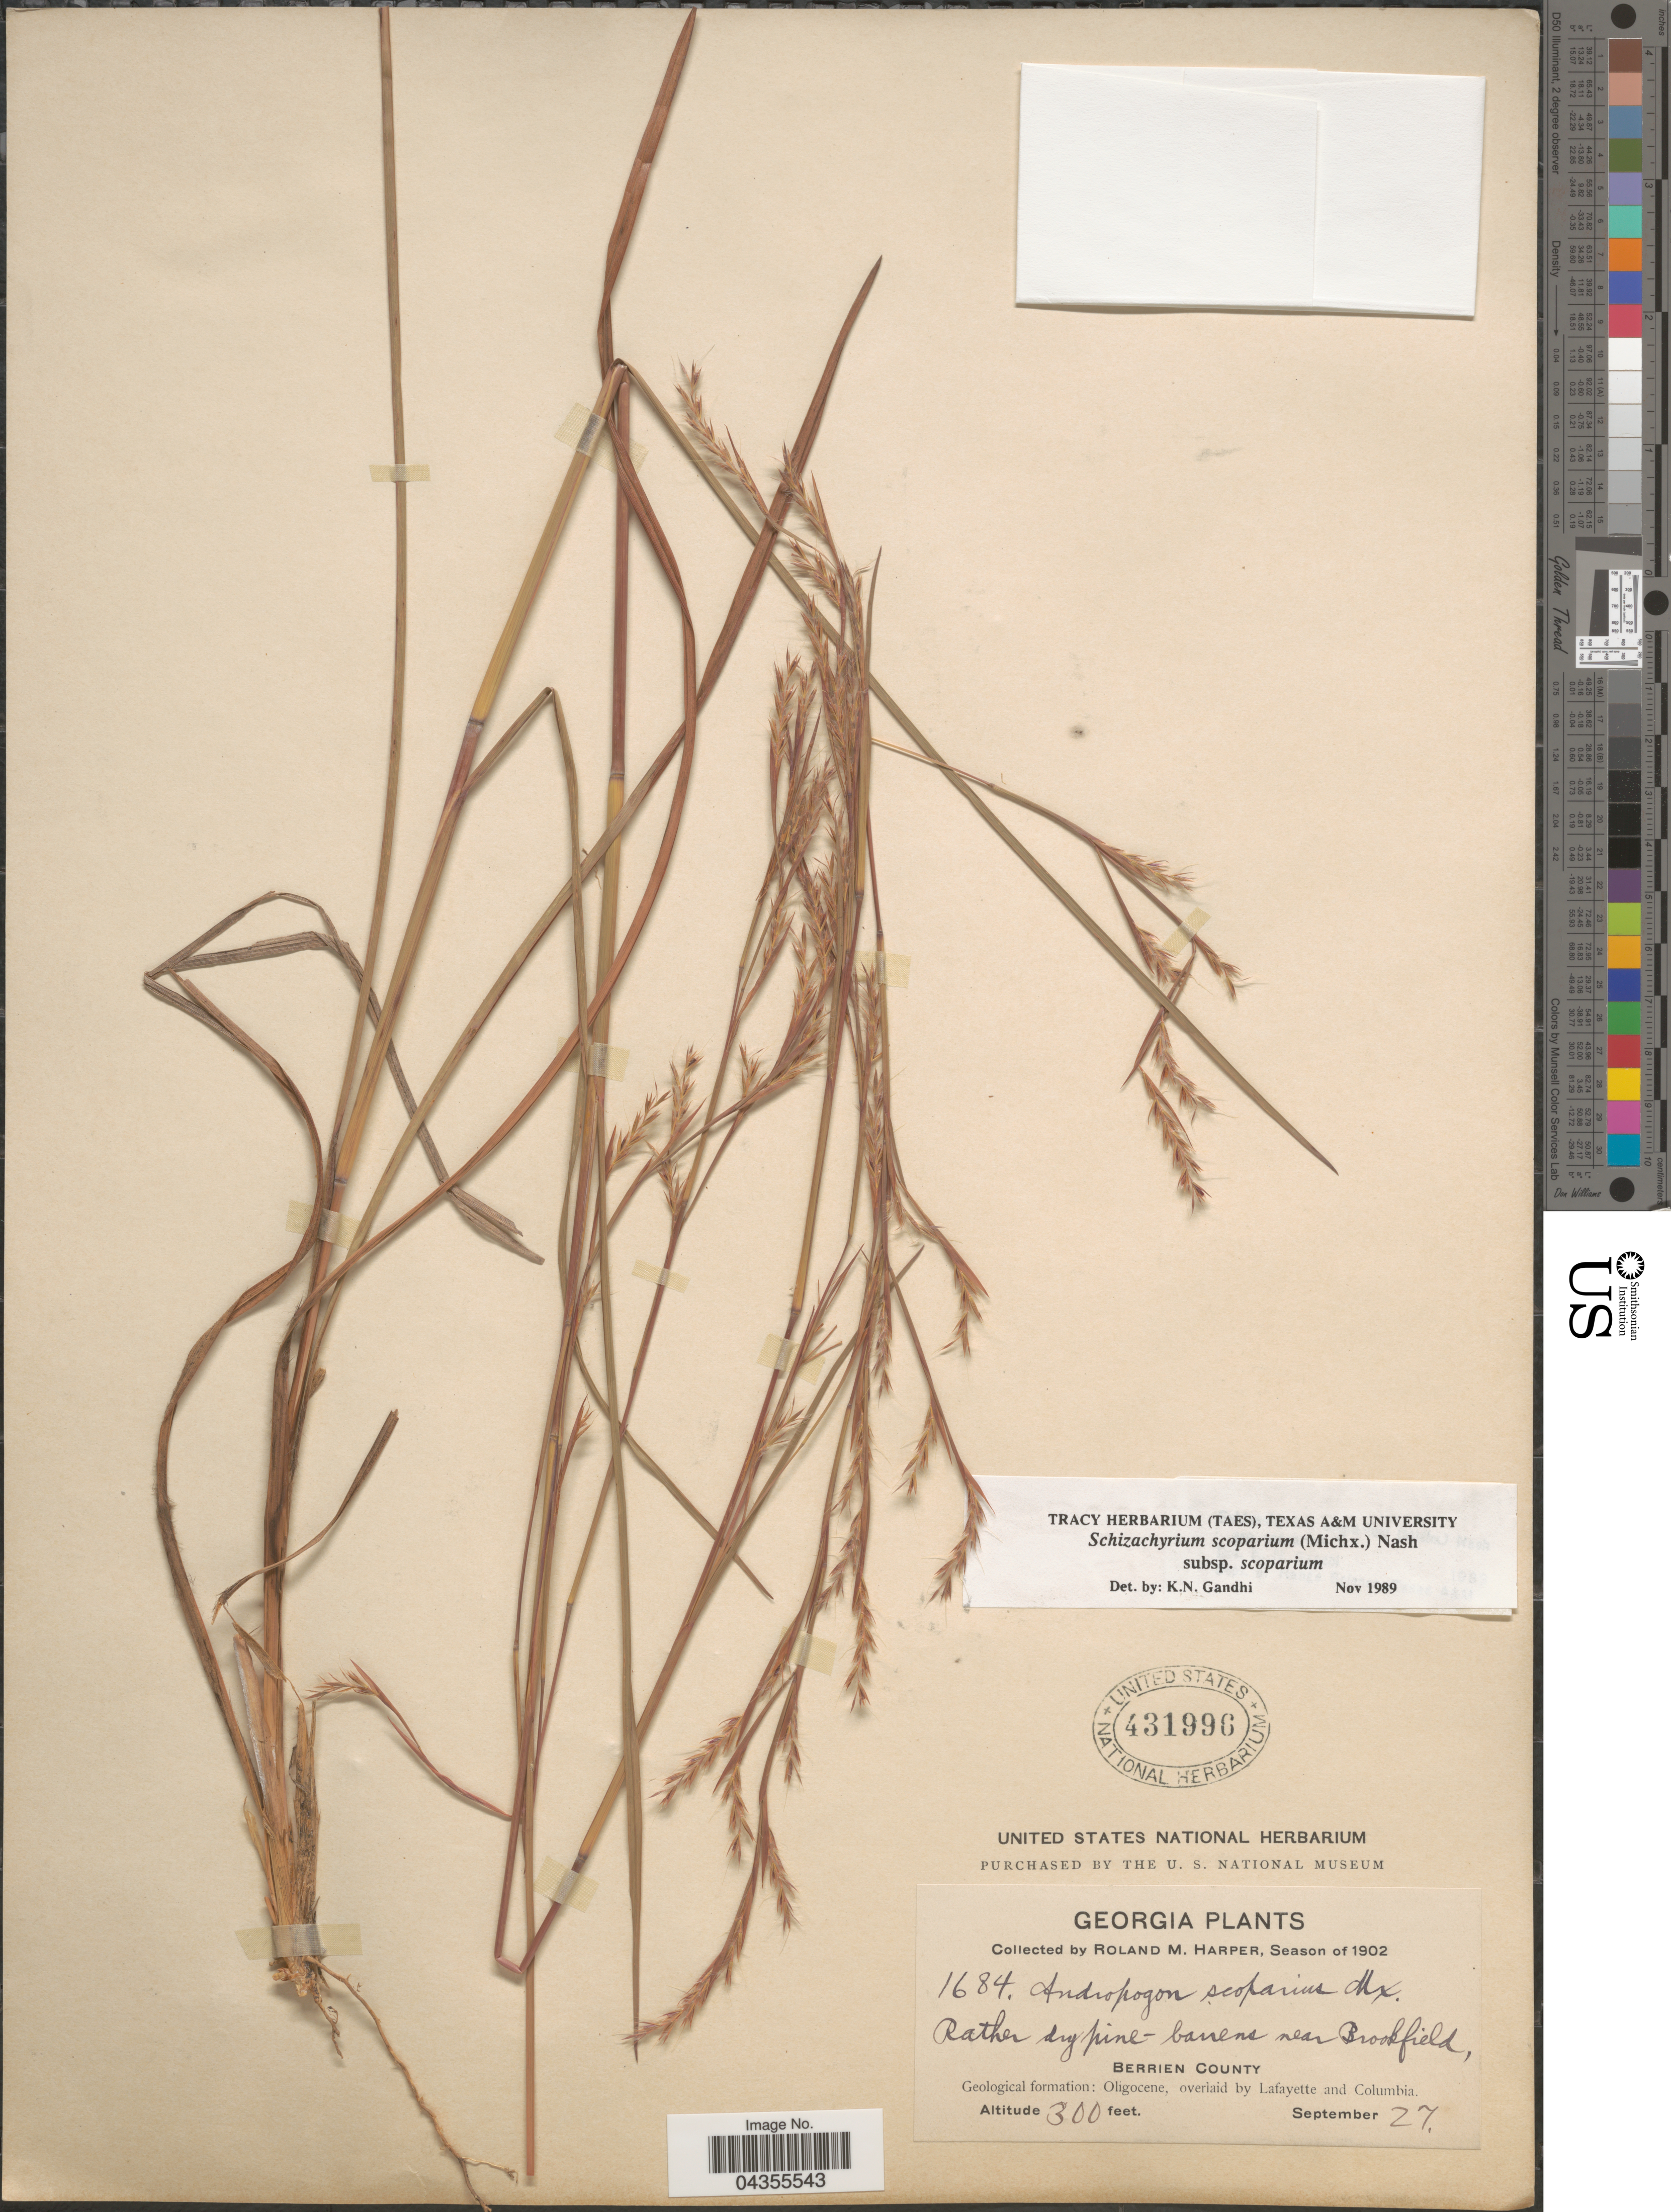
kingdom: Plantae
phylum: Tracheophyta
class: Liliopsida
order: Poales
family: Poaceae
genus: Schizachyrium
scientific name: Schizachyrium scoparium var. scoparium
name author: (Michx.) Nash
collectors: R. M. Harper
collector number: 1684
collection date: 1902-09-27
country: United States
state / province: Georgia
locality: Rather dry pine - barrens near Brookfield, Berrien County. Geological formation: Oligocene, overlaid by Lafayette and Columbia.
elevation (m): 91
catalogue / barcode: US 431996